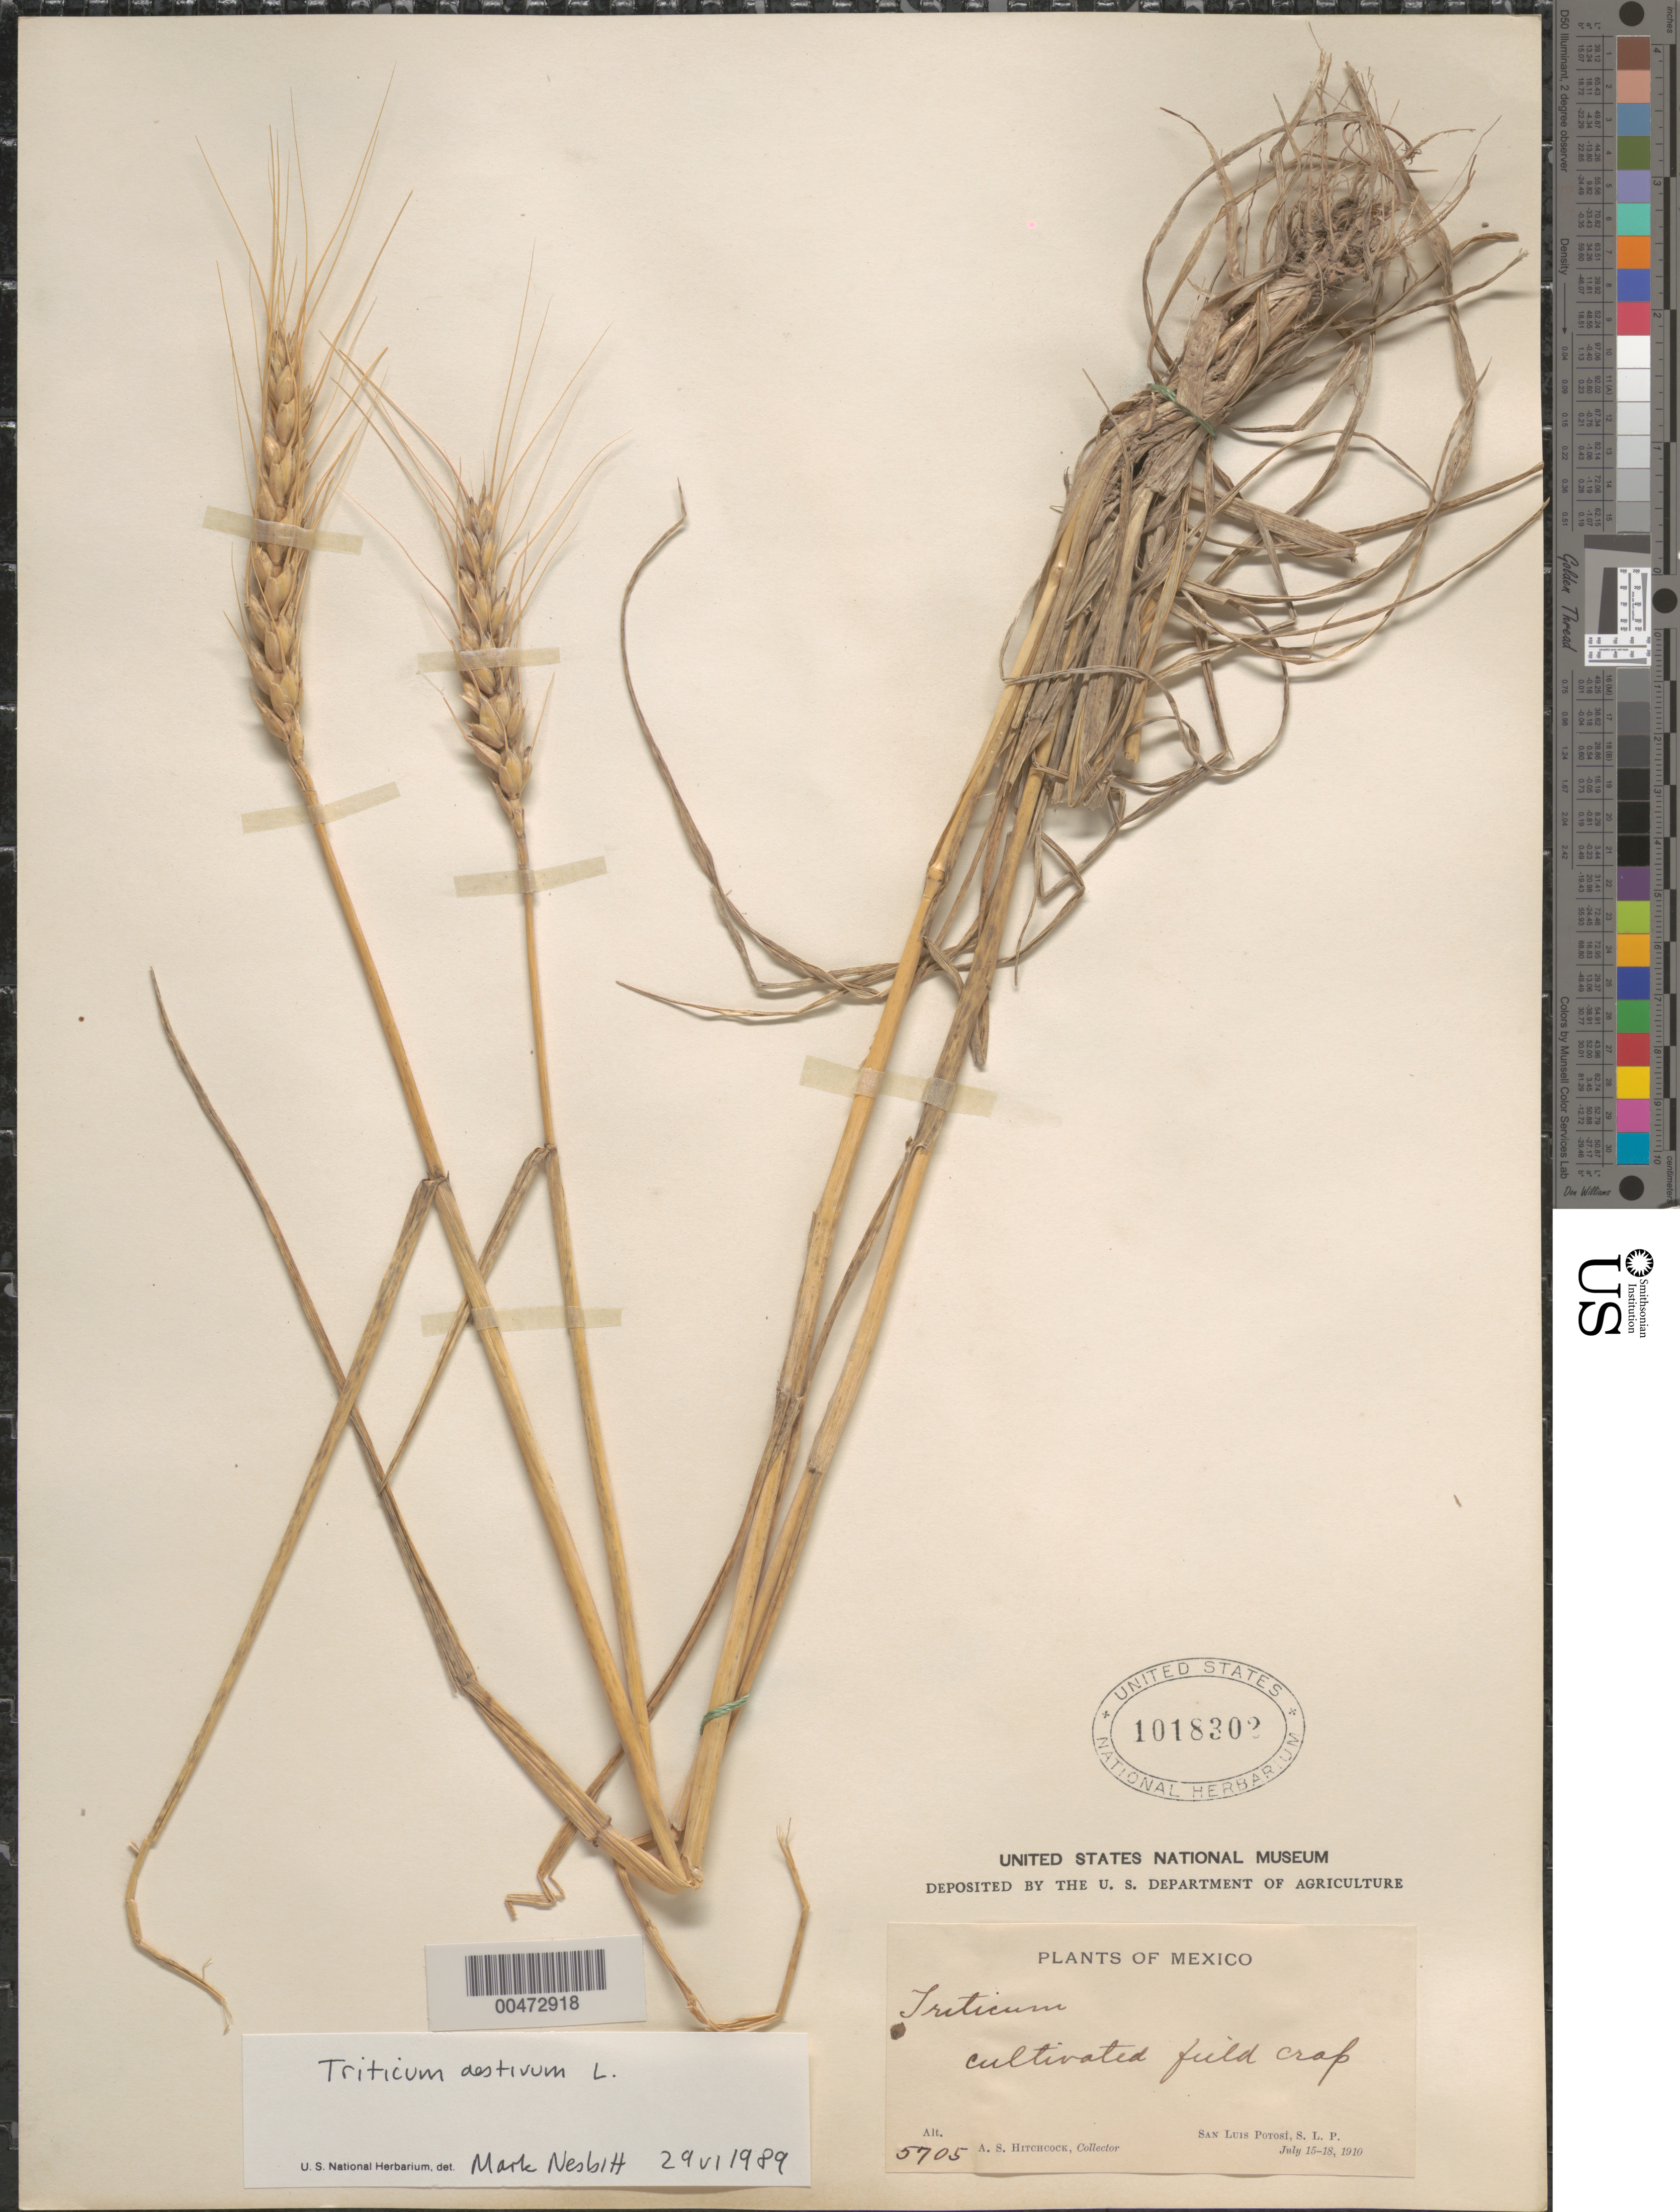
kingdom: Plantae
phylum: Tracheophyta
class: Liliopsida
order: Poales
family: Poaceae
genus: Triticum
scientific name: Triticum aestivum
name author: L.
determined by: Nesbitt, M.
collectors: A. S. Hitchcock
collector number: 5705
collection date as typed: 15 Jul 1910 to 18 Jul 1910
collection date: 1910-07-15/1910-07-18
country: Mexico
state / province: San Luis Potosi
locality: San Luis Potos¡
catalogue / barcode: US 1018302